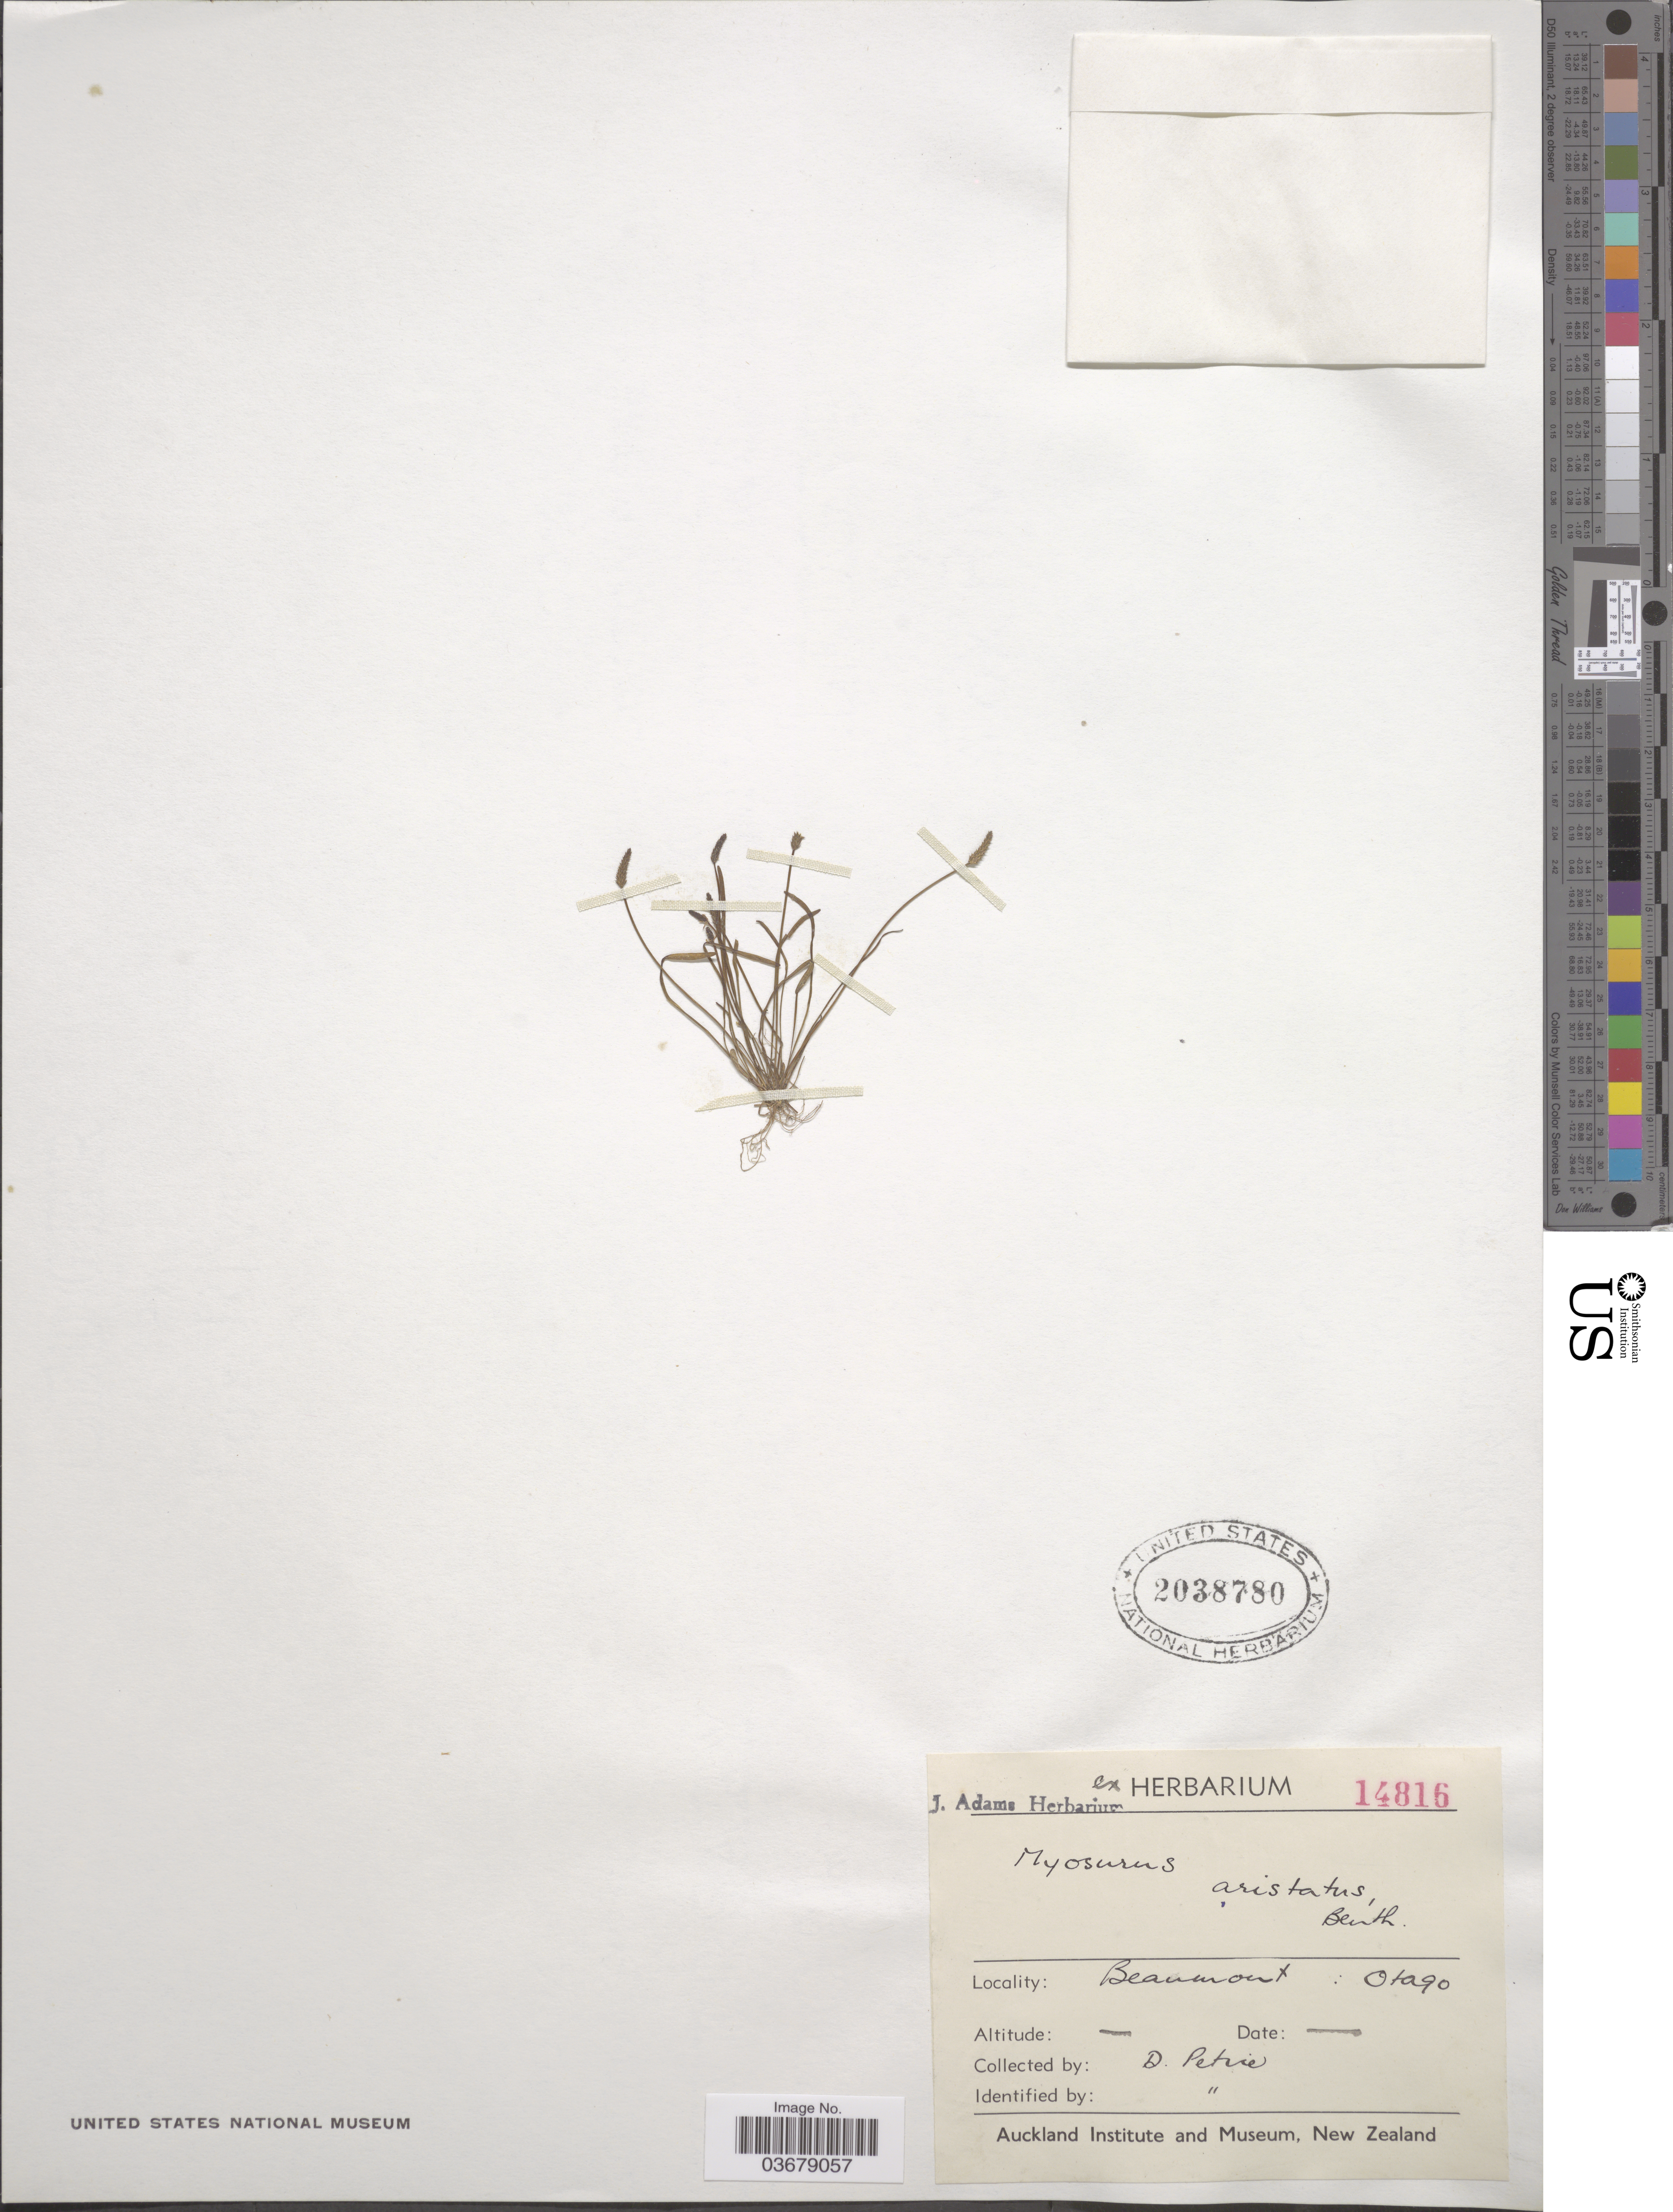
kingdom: Plantae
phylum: Tracheophyta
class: Magnoliopsida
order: Ranunculales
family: Ranunculaceae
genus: Myosurus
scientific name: Myosurus novae-zelandiae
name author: W.R.B. Oliv.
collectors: D. Petrie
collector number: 14816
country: New Zealand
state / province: Otago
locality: Beaumont.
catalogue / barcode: US 2038780